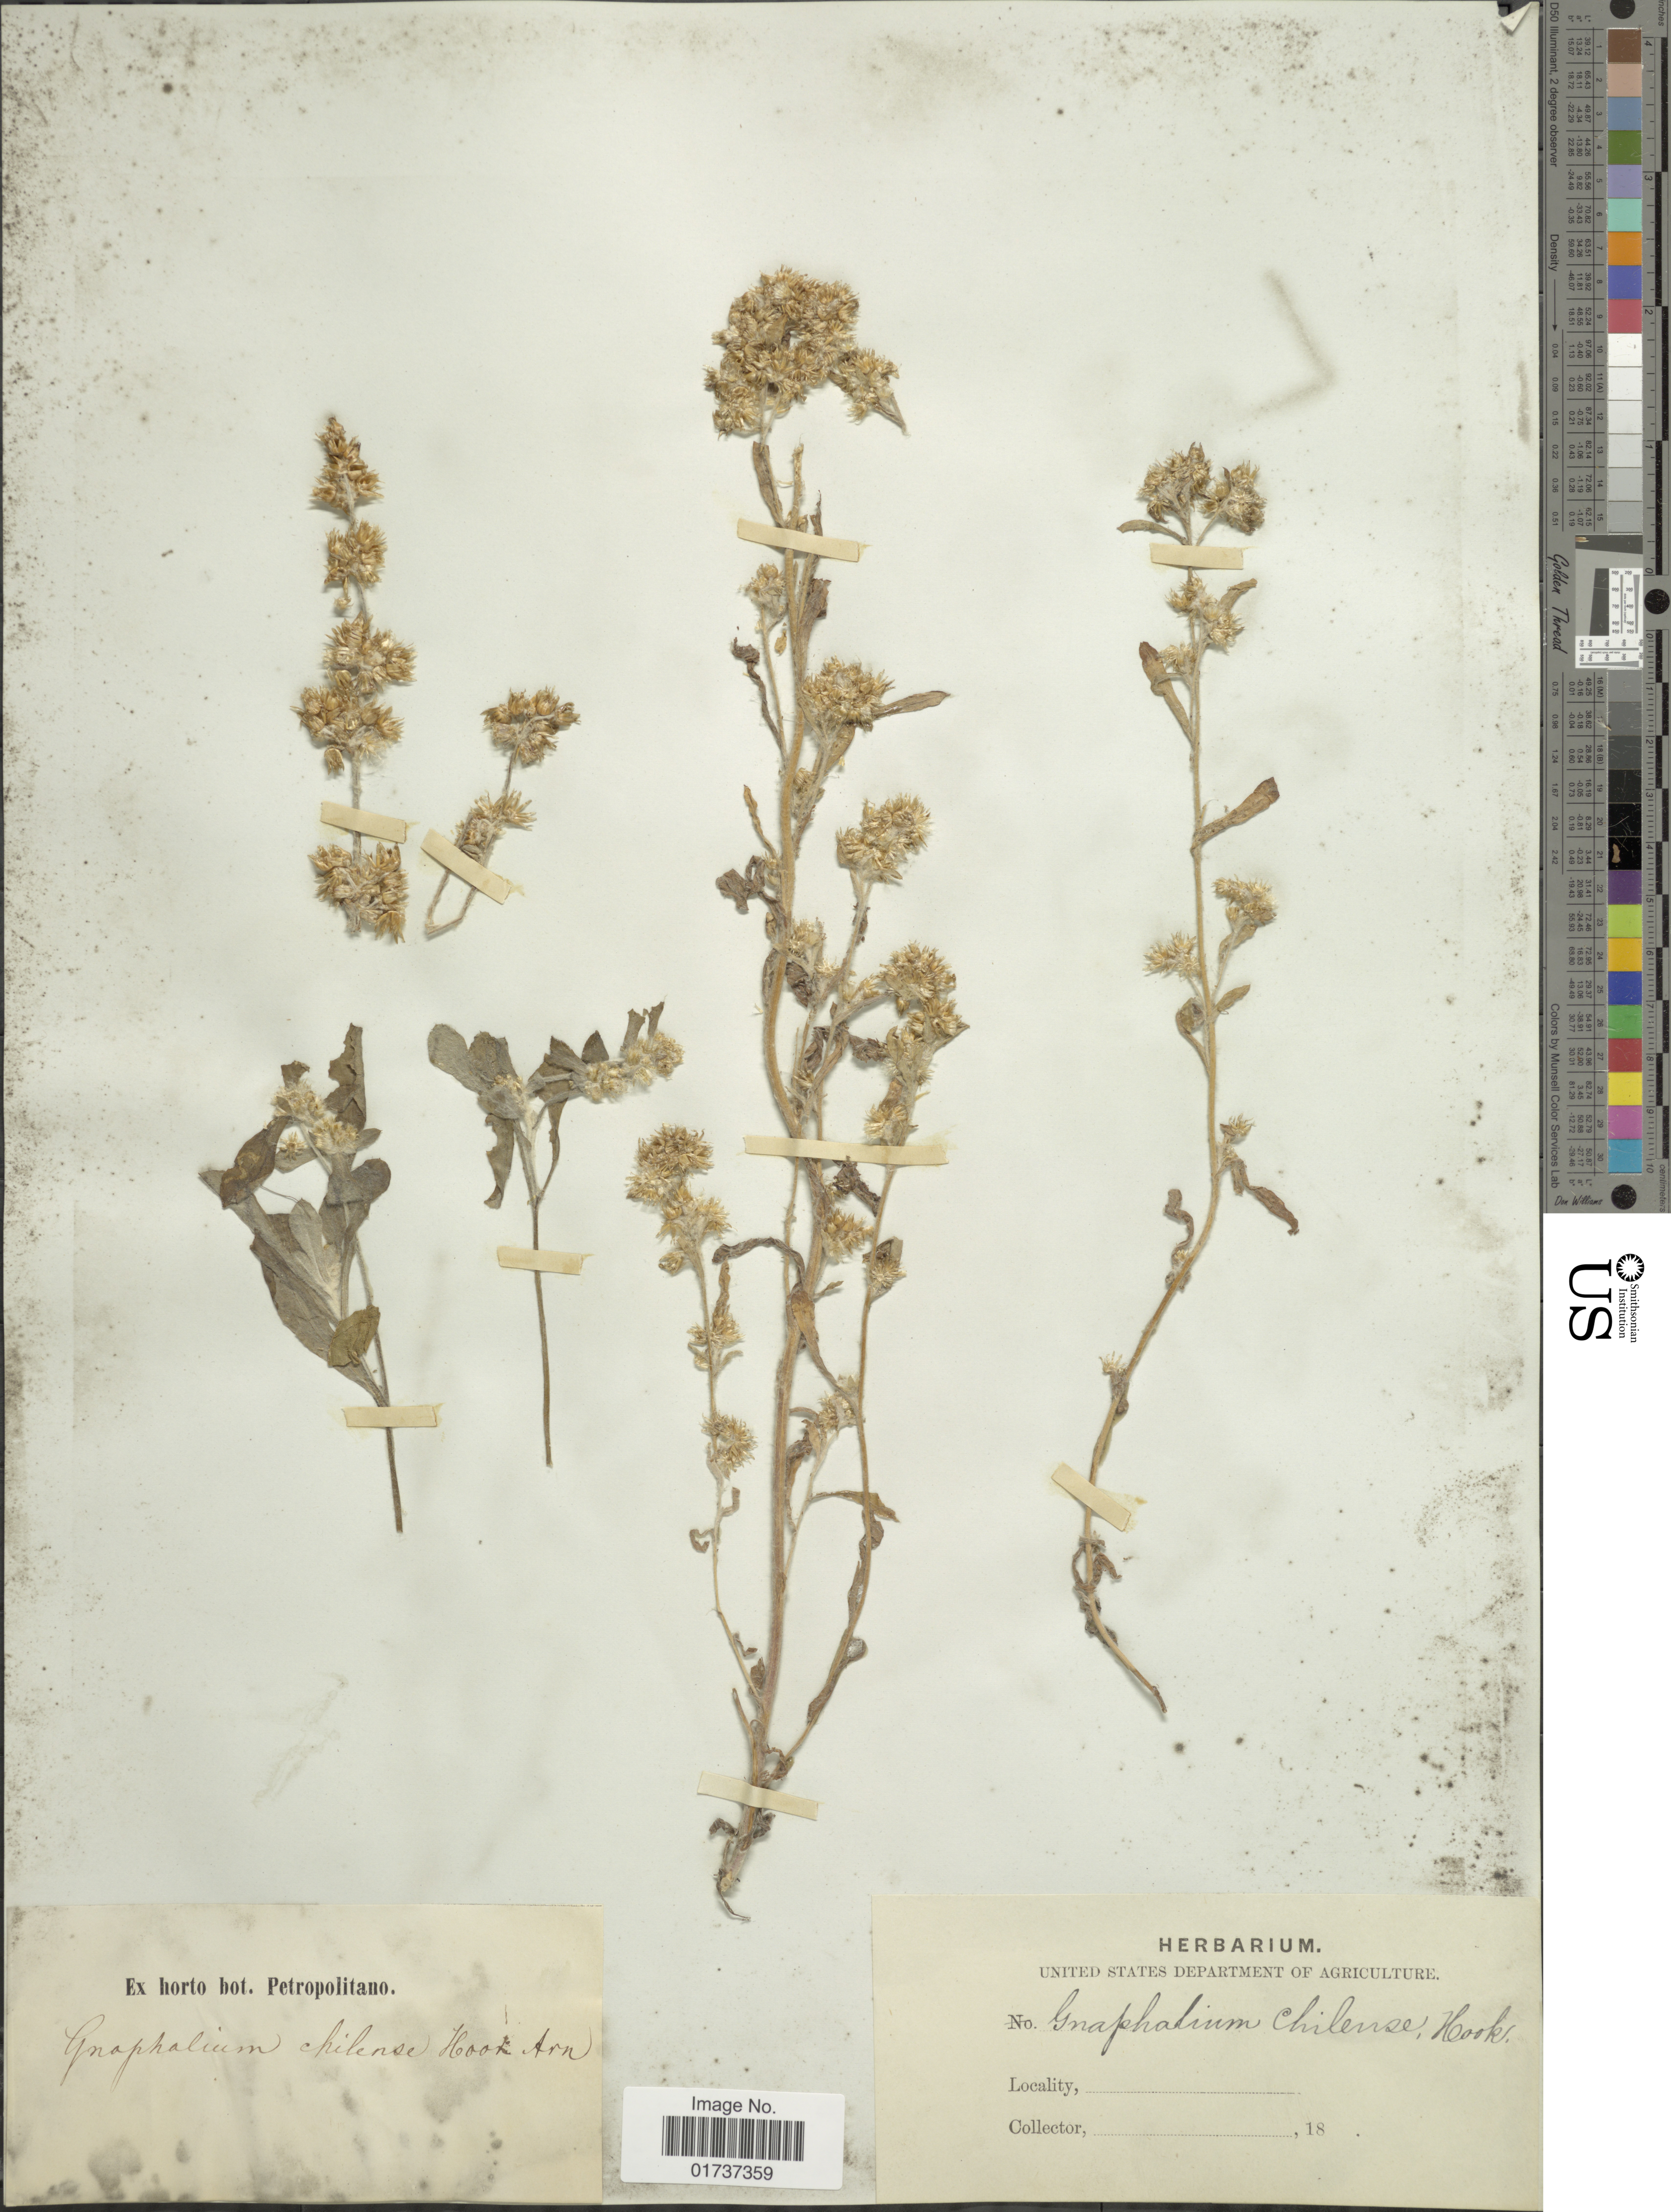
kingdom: Plantae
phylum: Tracheophyta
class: Magnoliopsida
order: Asterales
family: Asteraceae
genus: Gnaphalium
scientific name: Gnaphalium chilense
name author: Spreng.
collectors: ex Horto Bot. Petropolitano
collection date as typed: Transcribed d/m/y: //18